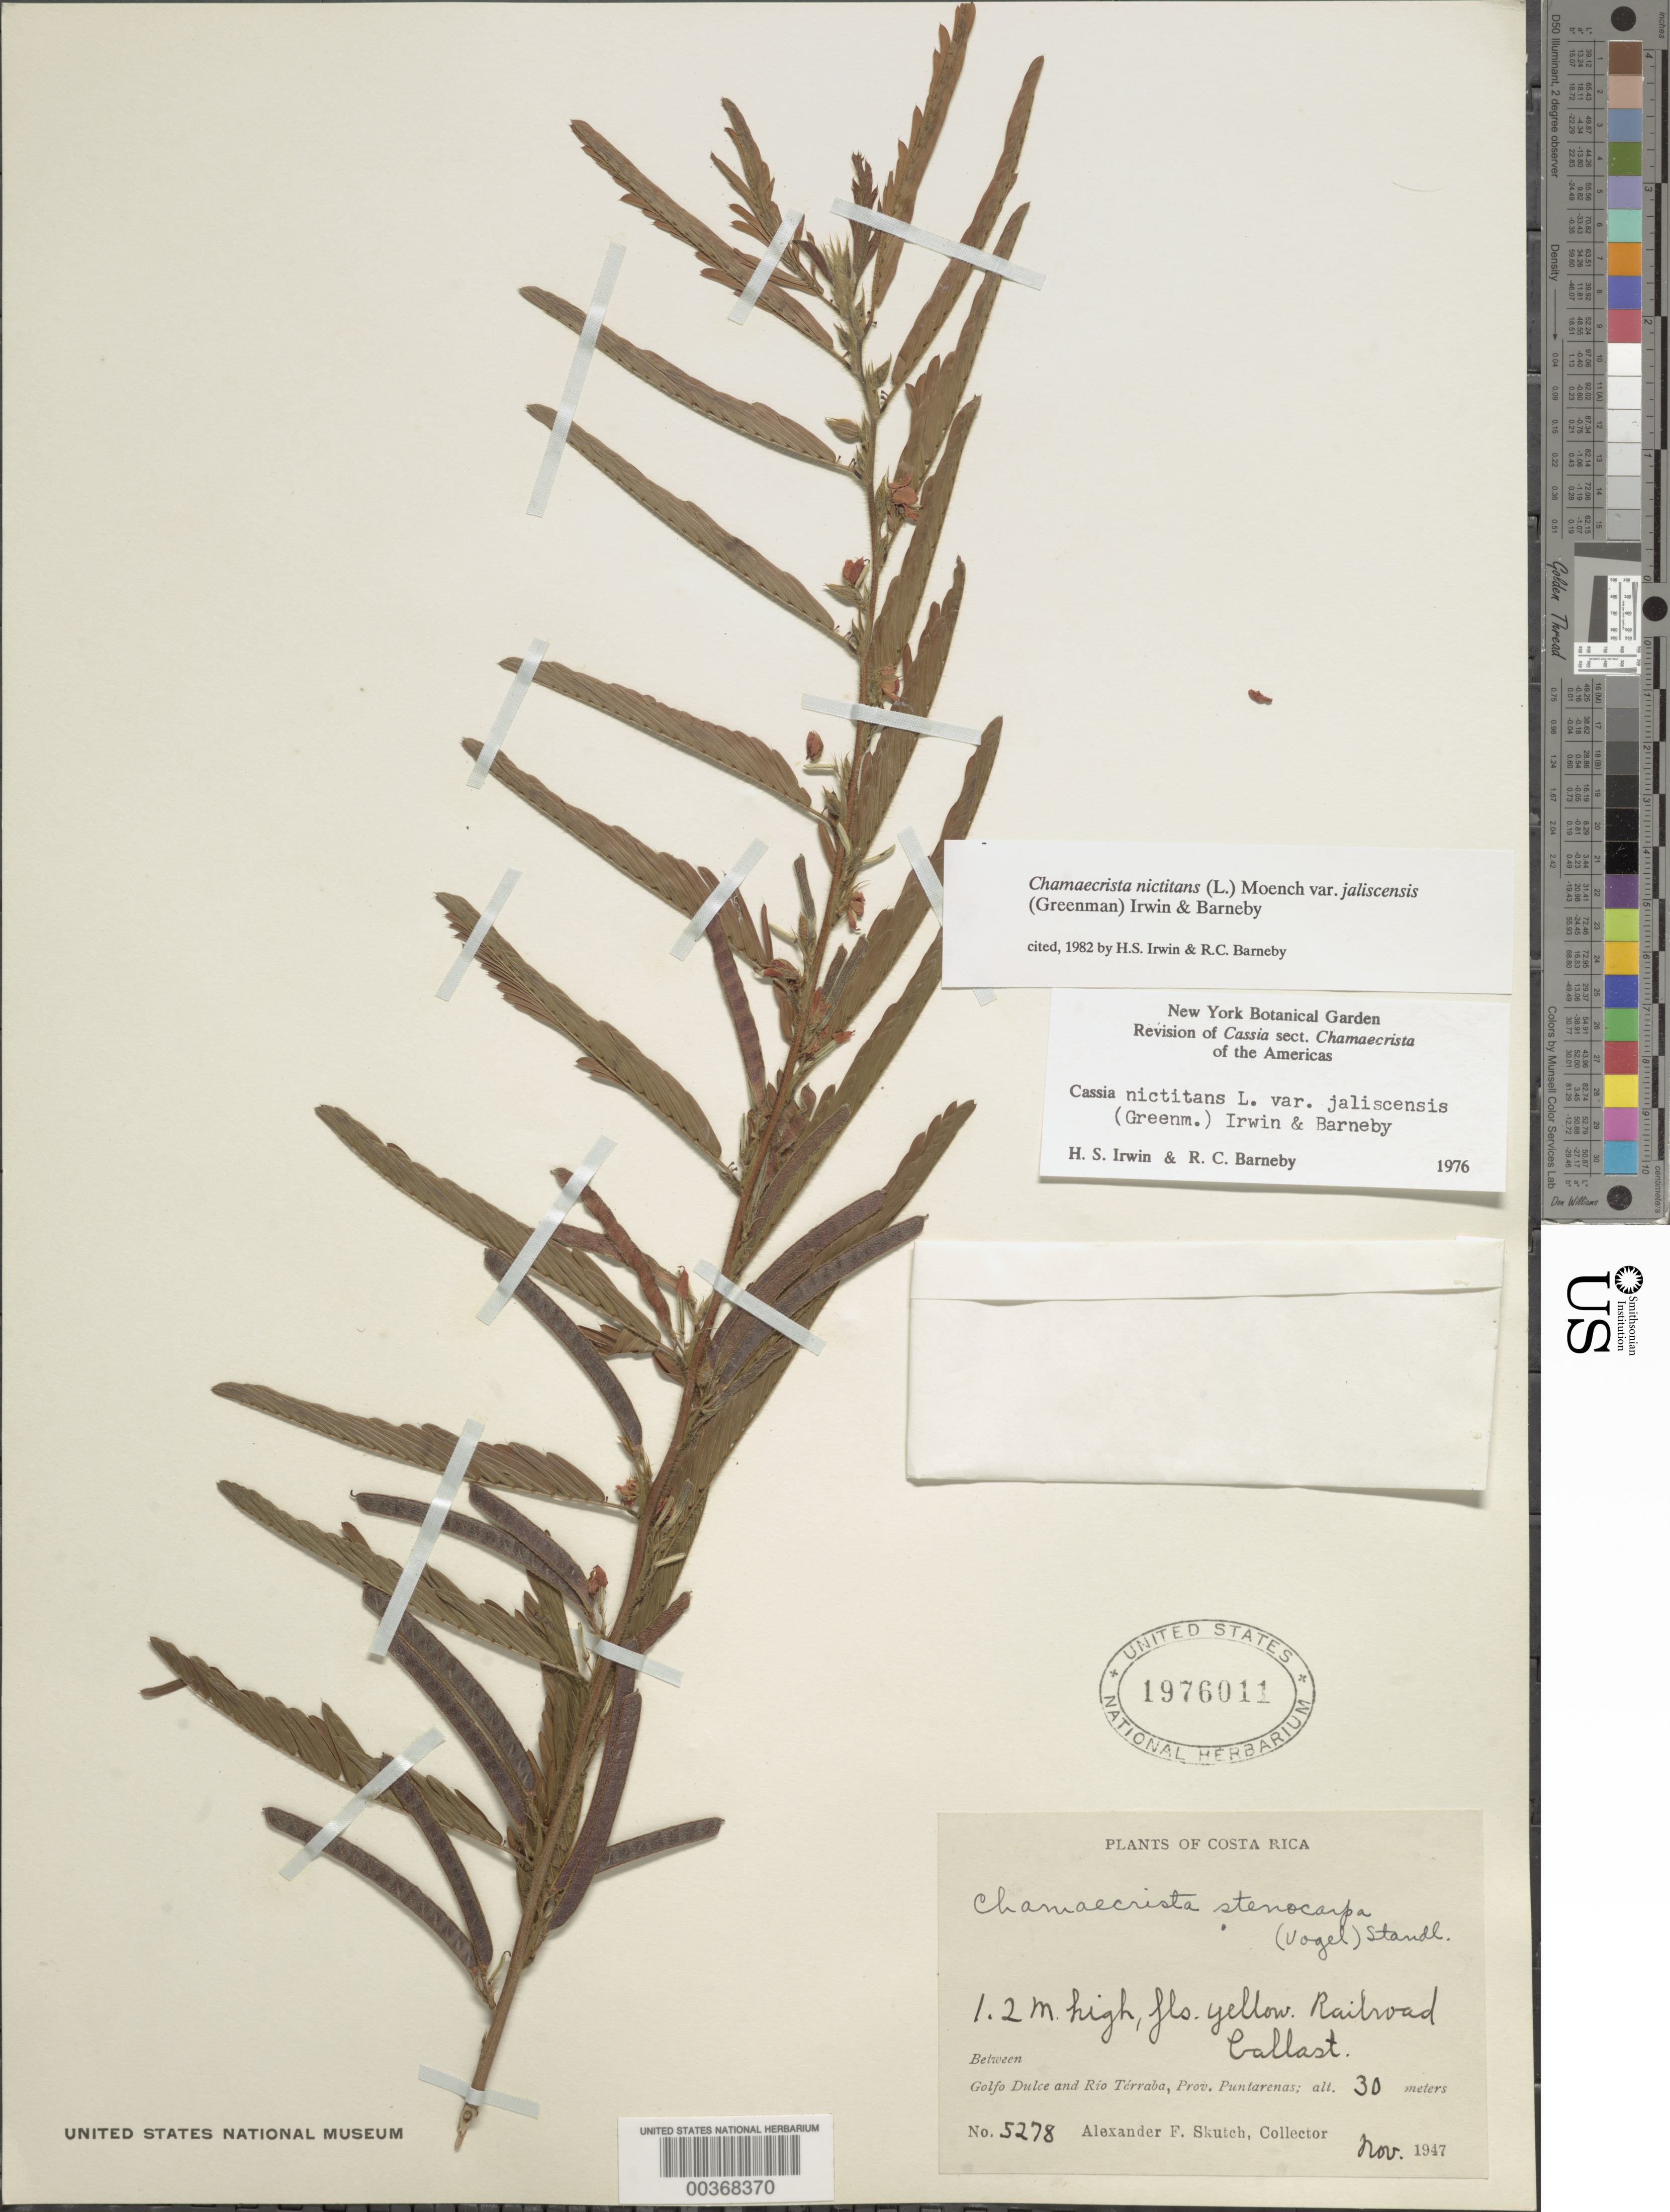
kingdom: Plantae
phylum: Tracheophyta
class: Magnoliopsida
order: Fabales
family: Fabaceae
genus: Chamaecrista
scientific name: Chamaecrista nictitans var. jaliscensis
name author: (Greenm.) H.S. Irwin & Barneby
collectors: A. F. Skutch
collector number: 5278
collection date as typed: Nov 1947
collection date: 1947-11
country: Costa Rica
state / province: Puntarenas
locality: Between golfo dulce and rio terraba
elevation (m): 30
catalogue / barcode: US 1976011